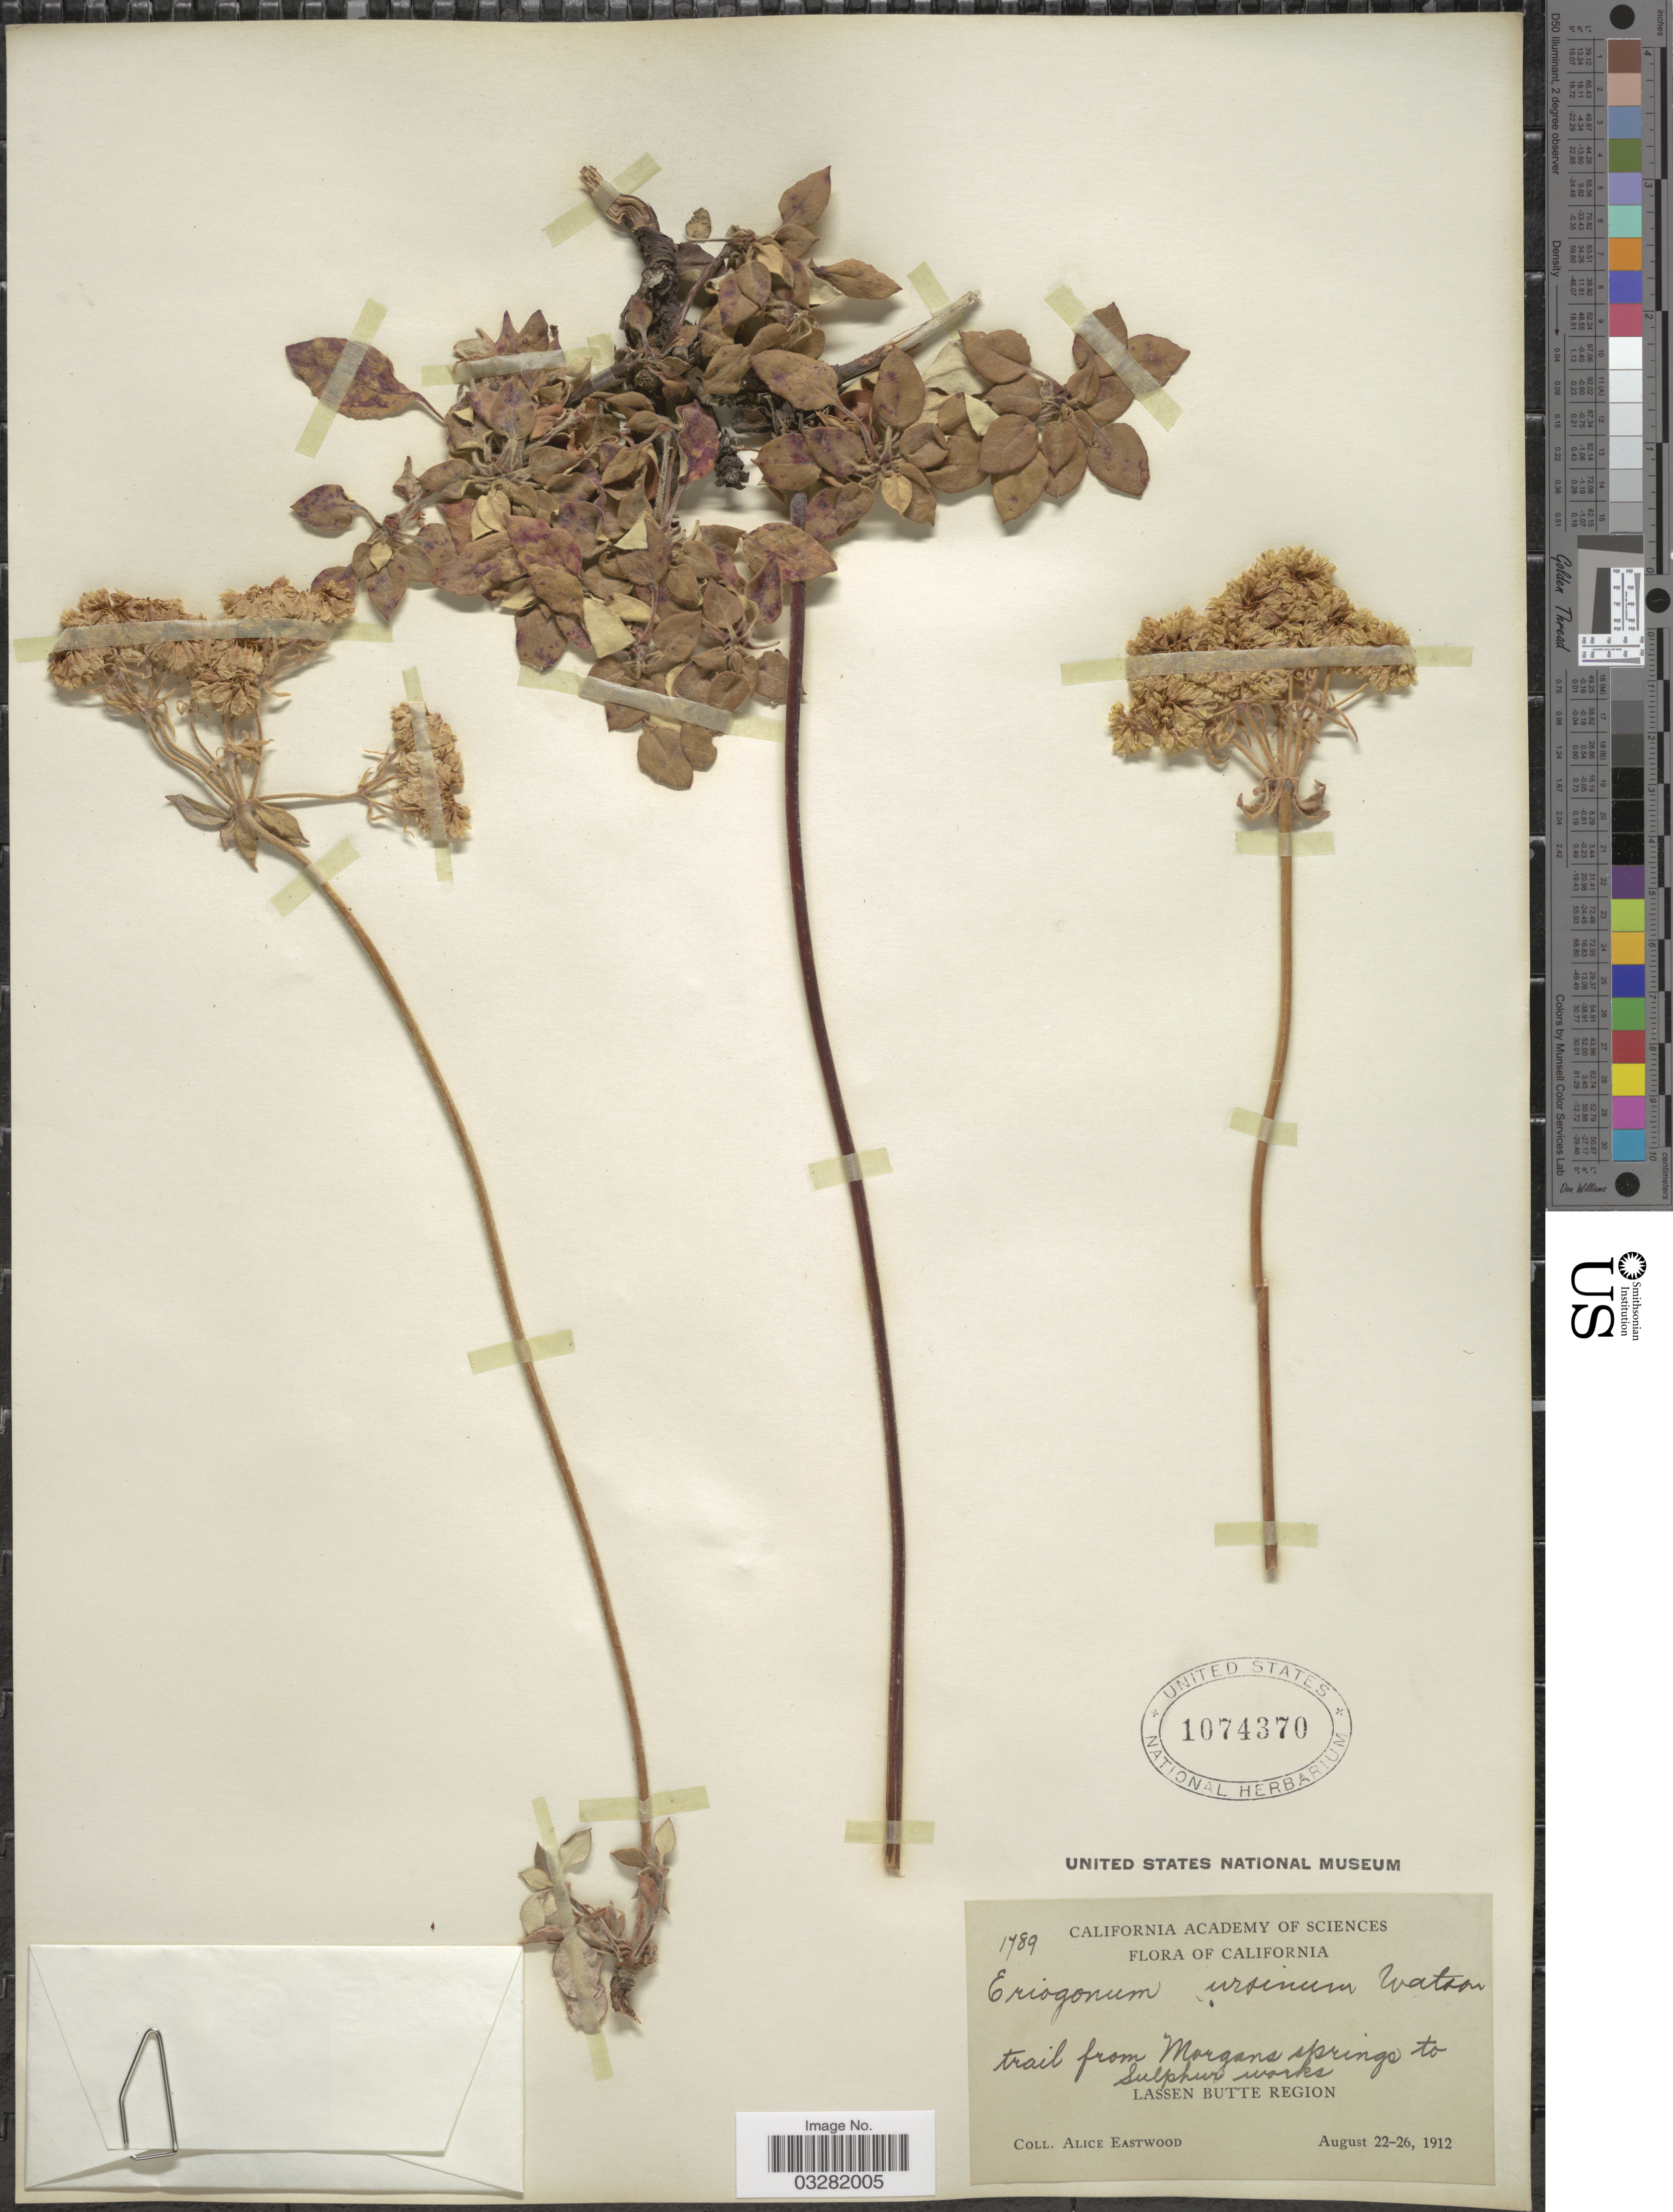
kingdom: Plantae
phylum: Tracheophyta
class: Magnoliopsida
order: Caryophyllales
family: Polygonaceae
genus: Eriogonum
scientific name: Eriogonum ursinum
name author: S. Watson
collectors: A. Eastwood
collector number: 1789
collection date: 1912-08-22/1912-08-26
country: United States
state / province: California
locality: Trail from Morgans Springs to Sulphur works. Lassen Butte Region.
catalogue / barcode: US 1074370